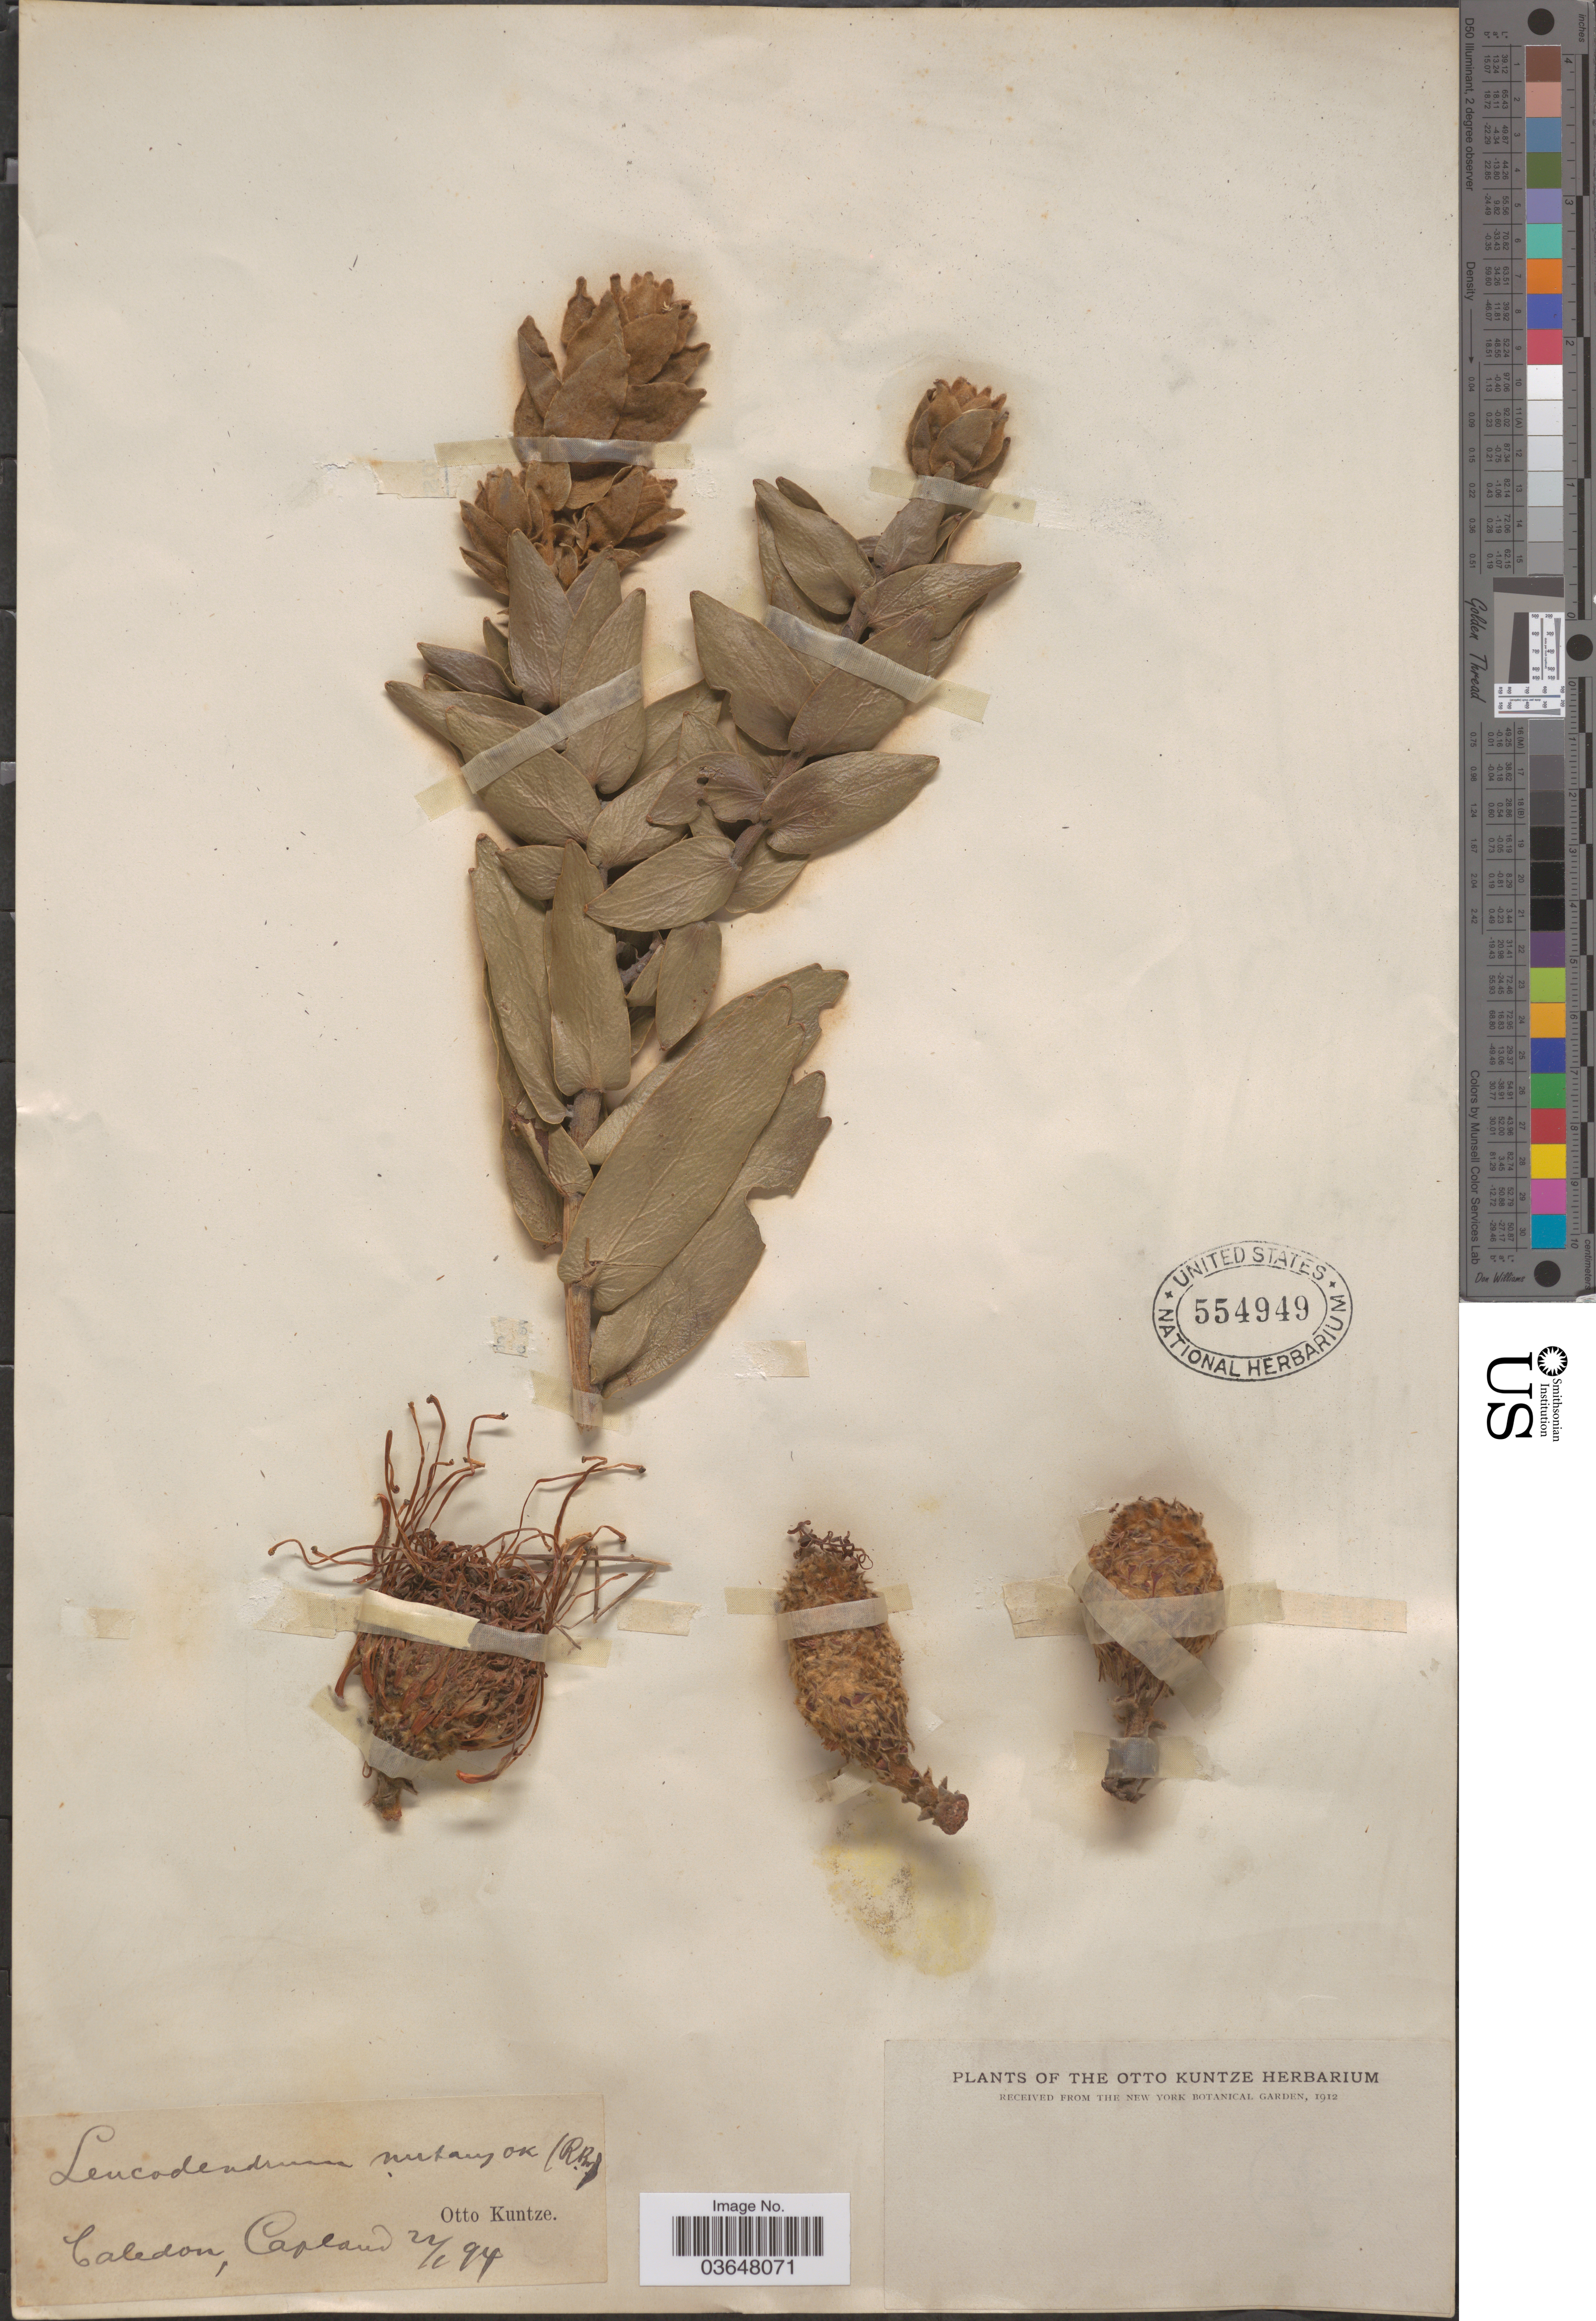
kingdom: Plantae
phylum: Tracheophyta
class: Magnoliopsida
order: Proteales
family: Proteaceae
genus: Leucospermum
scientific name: Leucospermum cordifolium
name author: (Salisb. ex Knight) Fourc.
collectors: C.E.O. Kuntze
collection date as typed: Transcribed d/m/y: 22/1/94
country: South Africa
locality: Caledon, Capland.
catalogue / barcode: US 554949